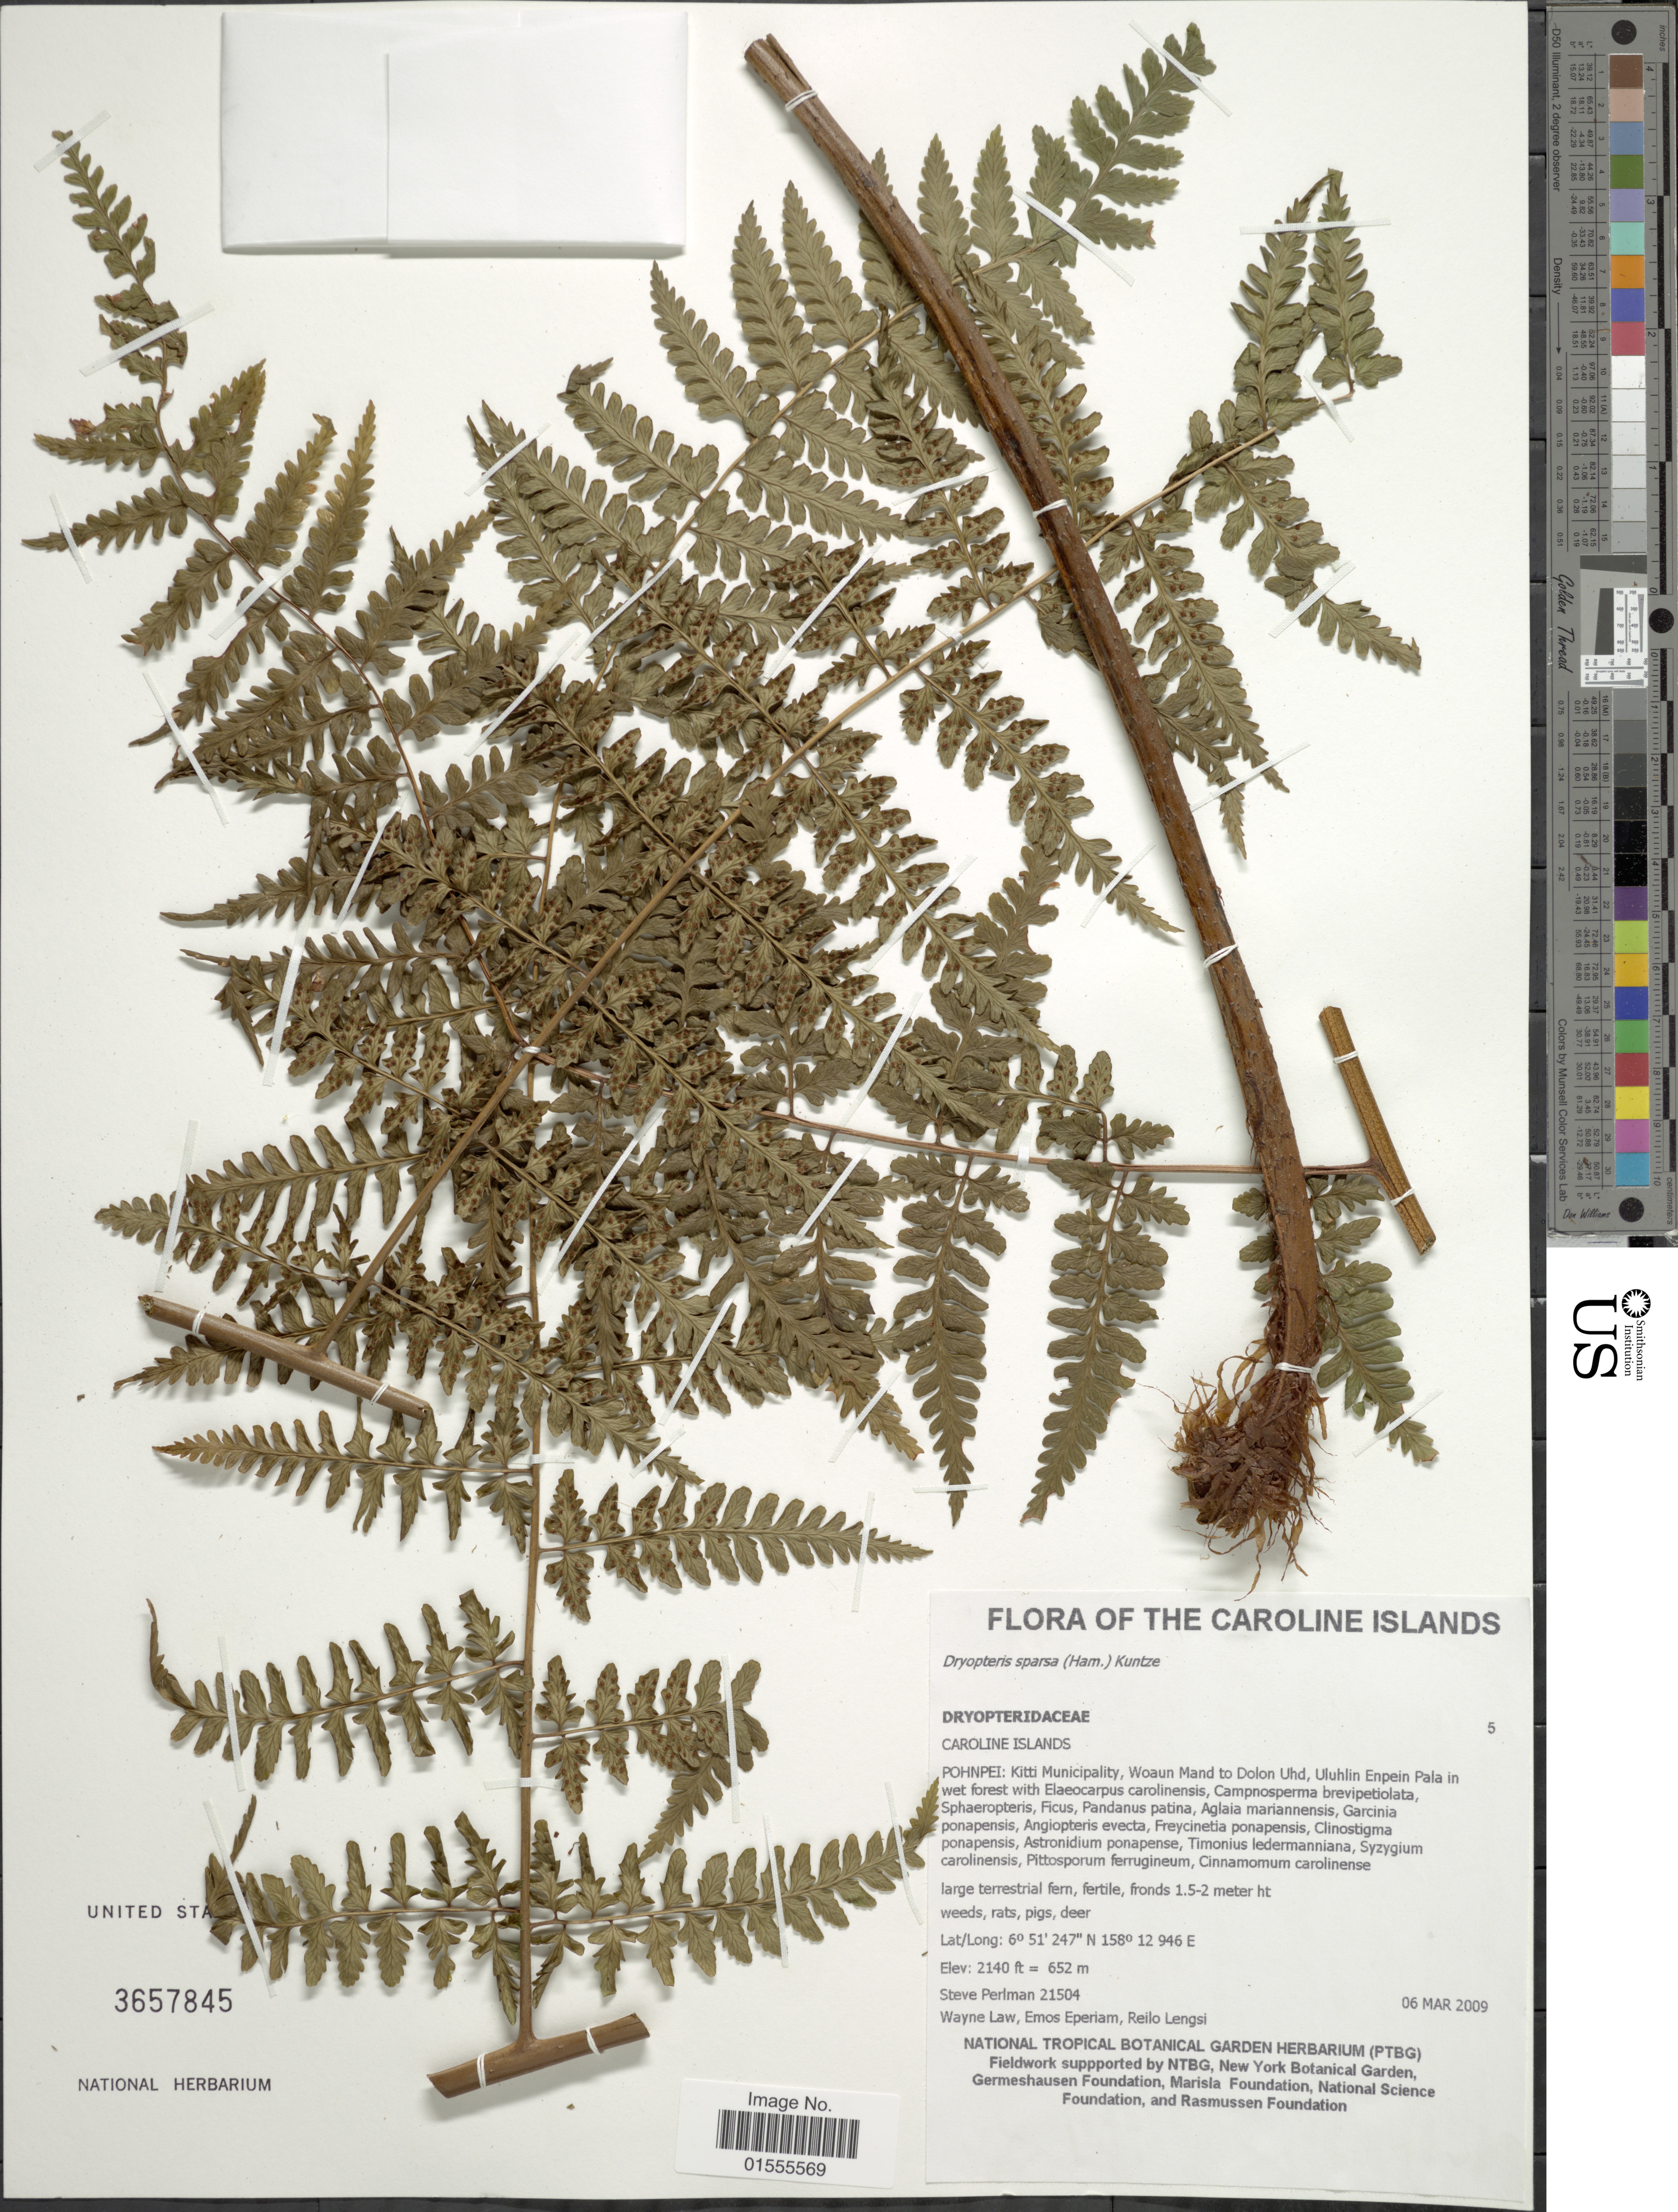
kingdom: Plantae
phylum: Tracheophyta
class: Polypodiopsida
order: Polypodiales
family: Dryopteridaceae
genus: Dryopteris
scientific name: Dryopteris sparsa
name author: (D. Don) Kuntze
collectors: S. Perlman, W. Law, P. Eperiam & R. Lengsi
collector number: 21504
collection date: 2009-03-06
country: Micronesia, Federated States of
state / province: Pohnpei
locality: The Caroline Islands, Kitti Municpality, Woaun Mand to Dolon Uhd, Uluhlin Enpein Pala in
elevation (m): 652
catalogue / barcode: US 3657845